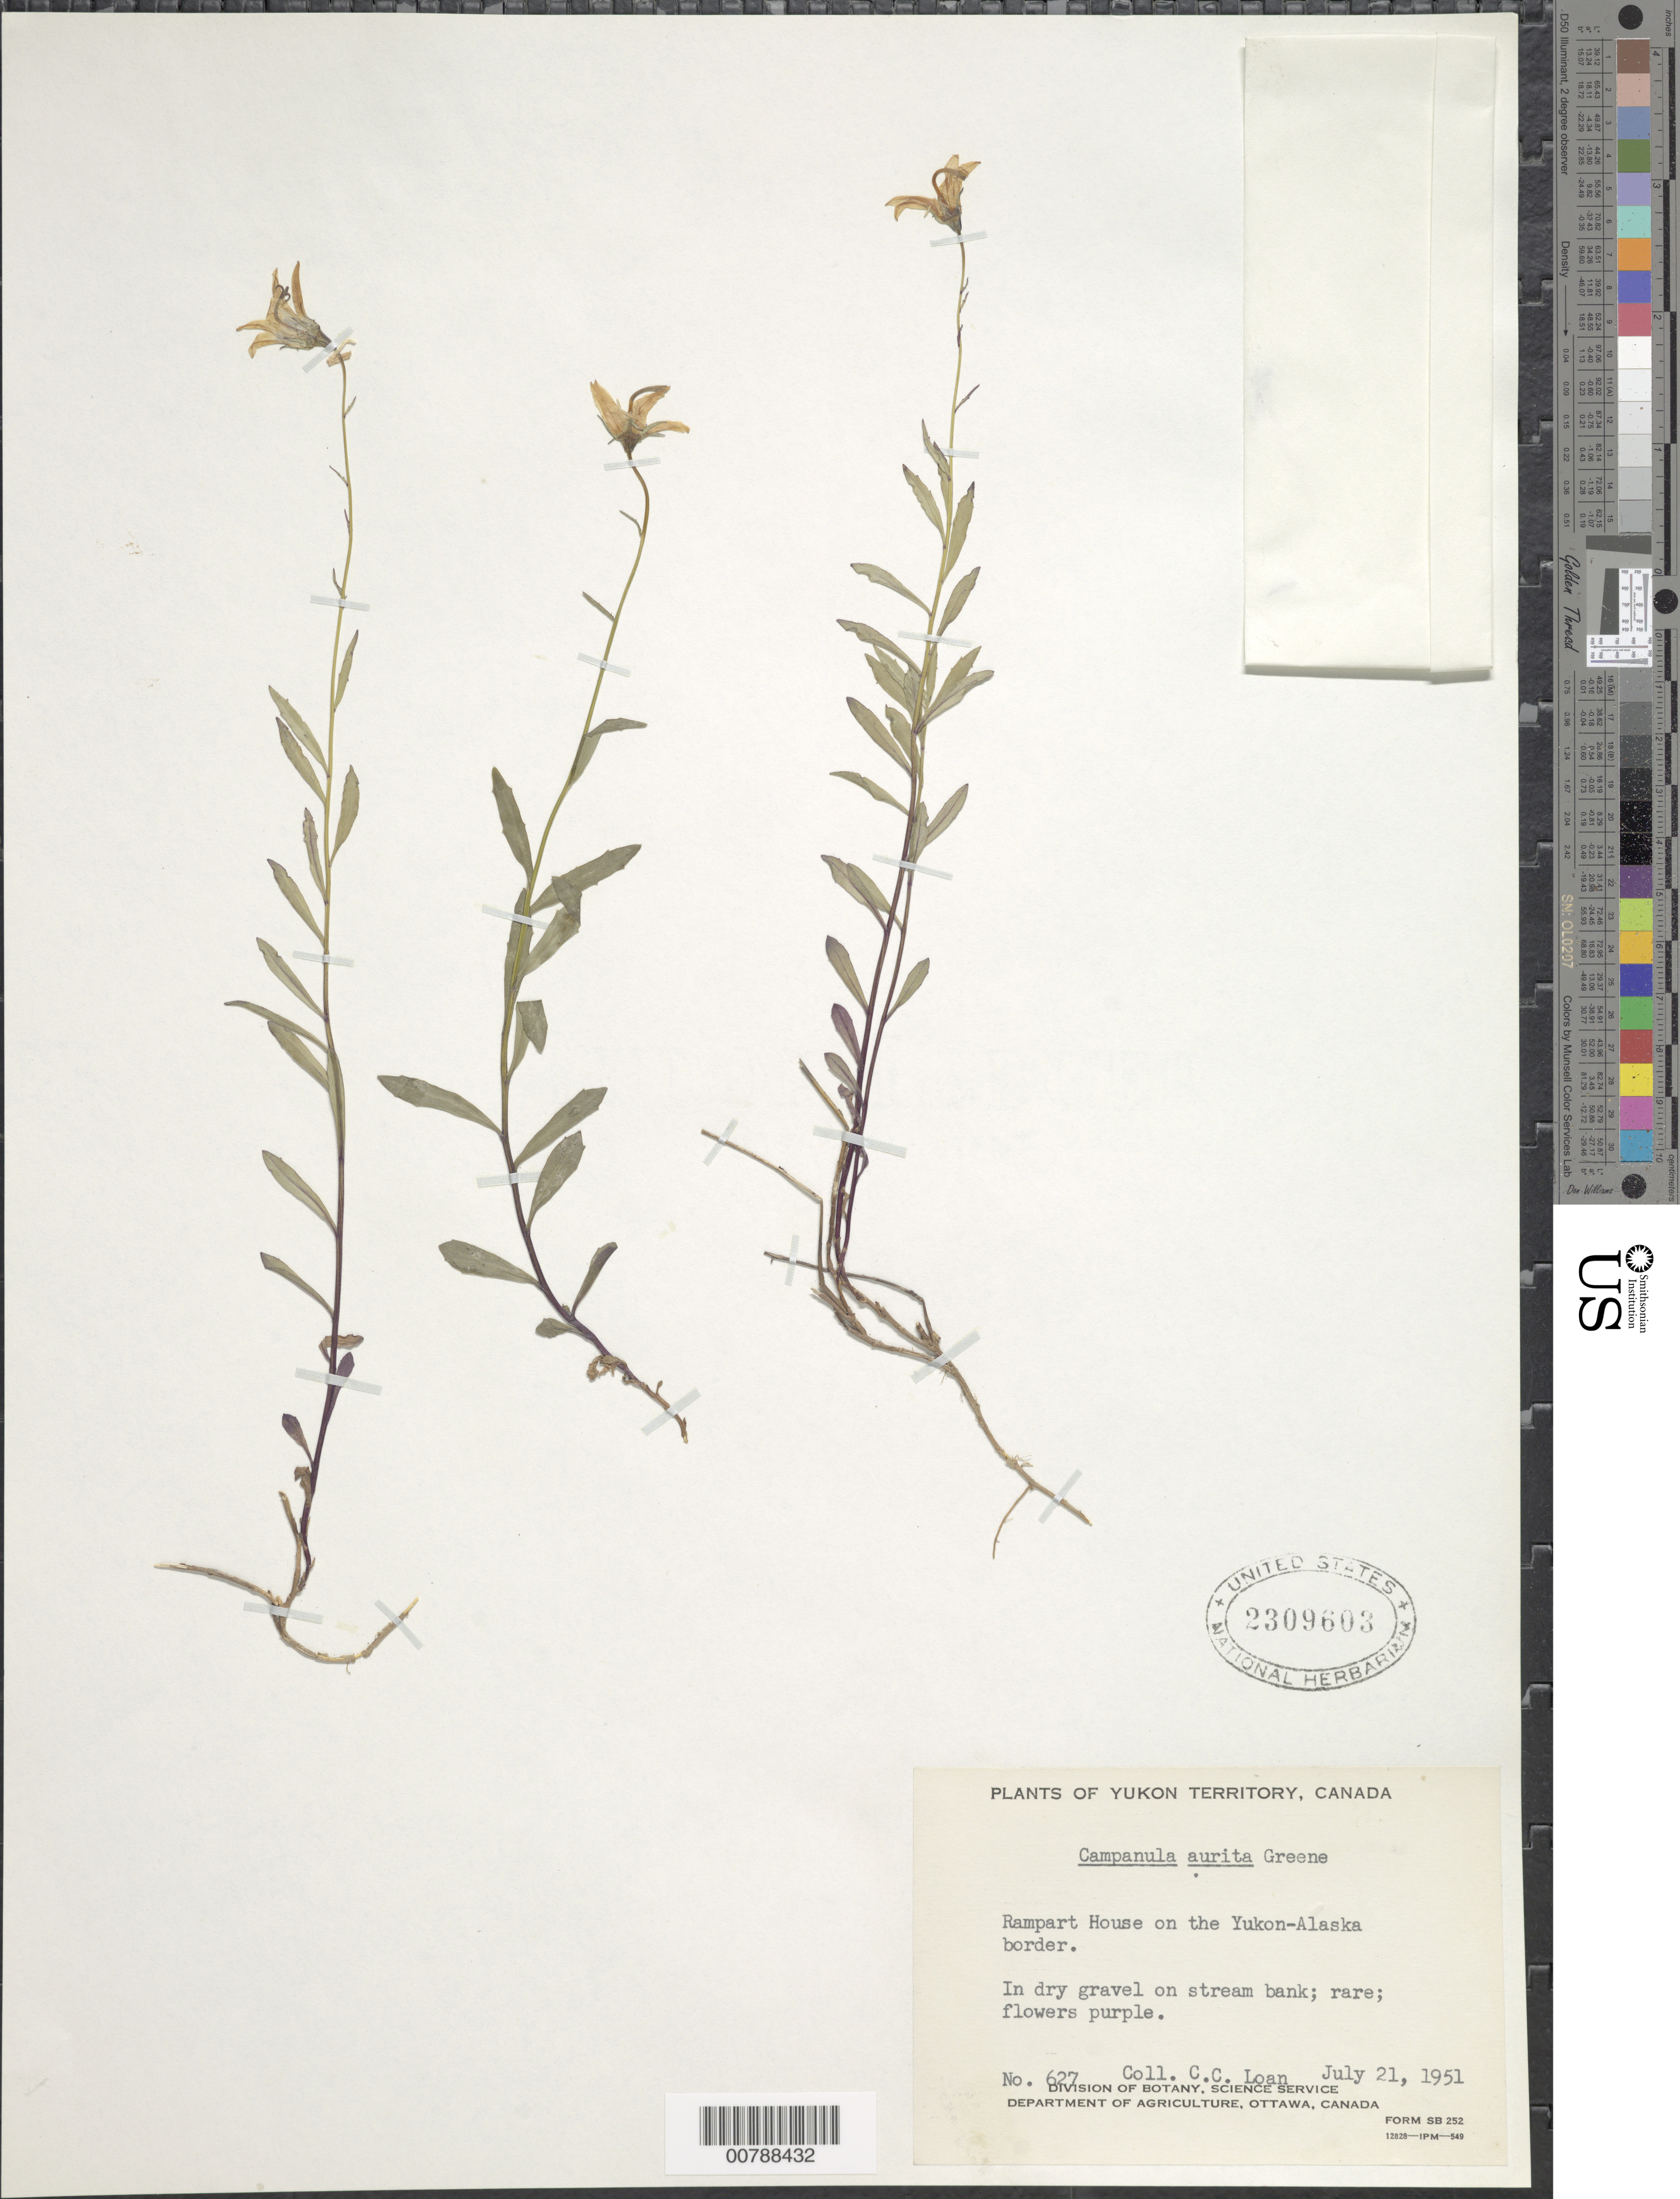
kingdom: Plantae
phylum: Tracheophyta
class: Magnoliopsida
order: Asterales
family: Campanulaceae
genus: Campanula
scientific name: Campanula aurita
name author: Greene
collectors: C. Loan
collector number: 627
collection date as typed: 21 Jun 1951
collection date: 1951-06-21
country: Canada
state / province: Yukon Territory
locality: Rampart House on Yukon-Alaska border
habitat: In dry gravel on stream bank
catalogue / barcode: US 2309603